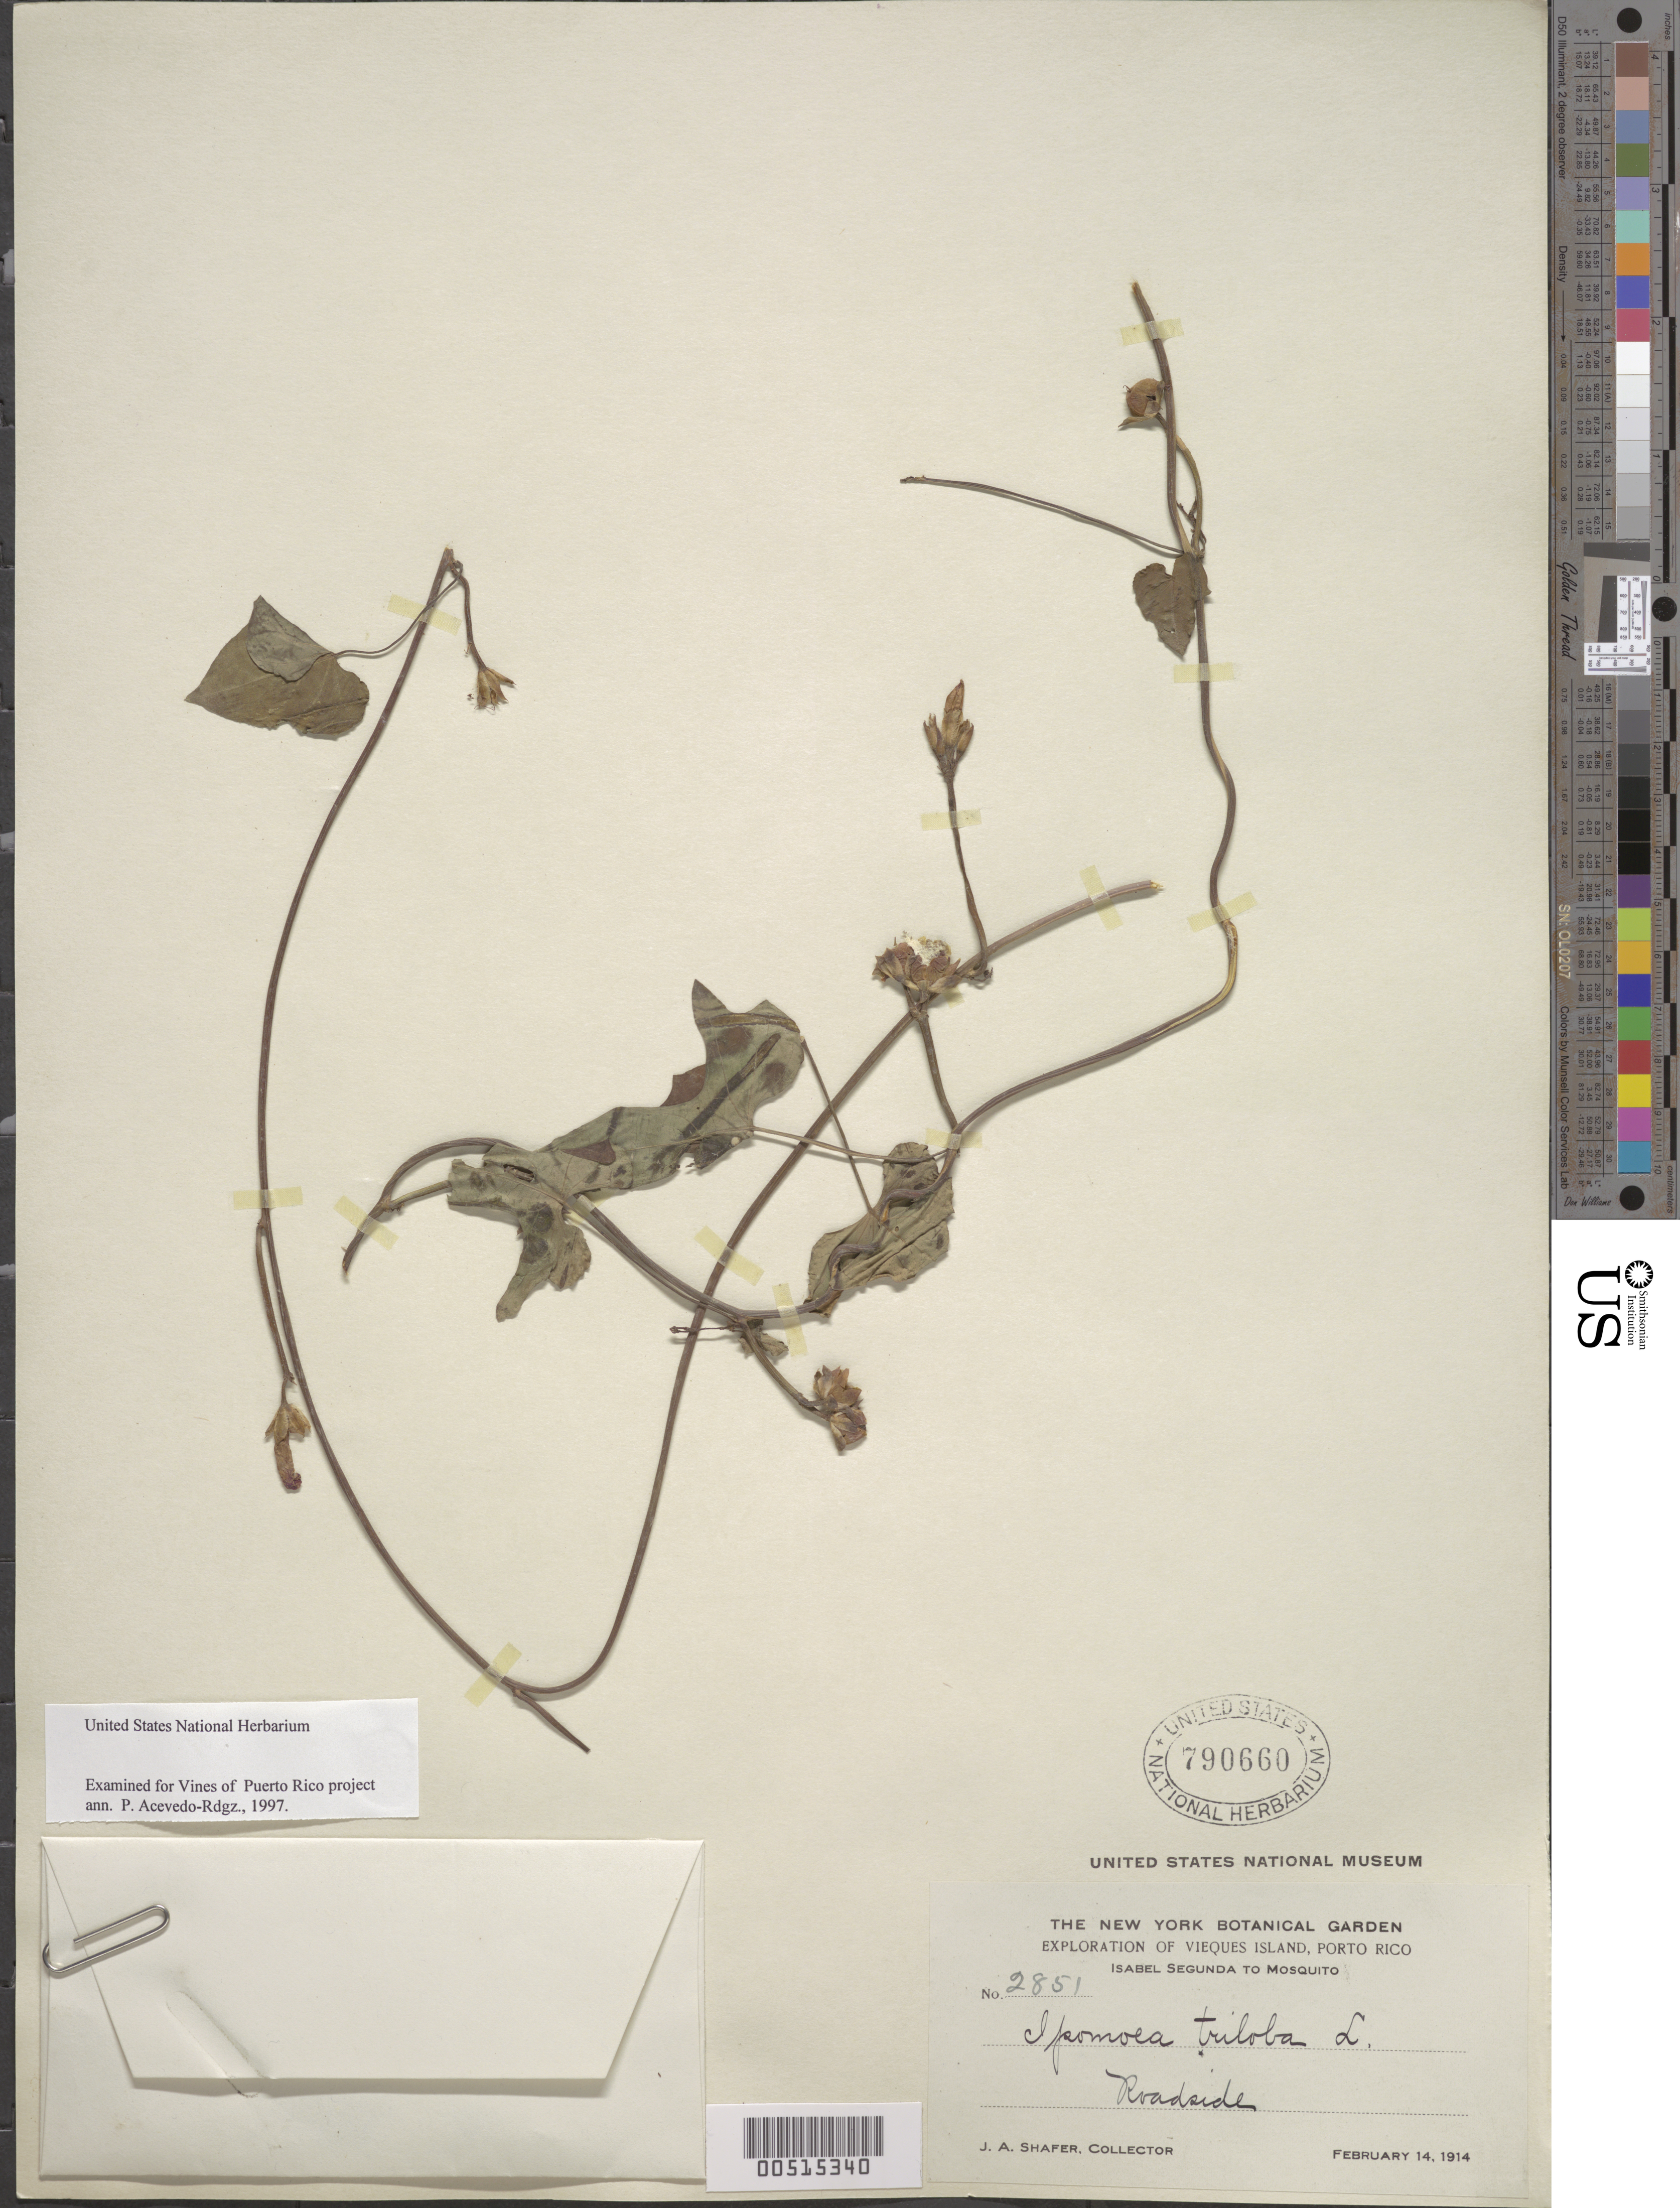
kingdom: Plantae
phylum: Tracheophyta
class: Magnoliopsida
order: Solanales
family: Convolvulaceae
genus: Ipomoea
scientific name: Ipomoea triloba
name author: L.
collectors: J. A. Shafer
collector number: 2851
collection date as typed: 14 Feb 1914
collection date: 1914-02-14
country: Puerto Rico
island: Greater Antilles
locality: Isabel Segunda to Mosquito. Roadside.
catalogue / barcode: US 790660